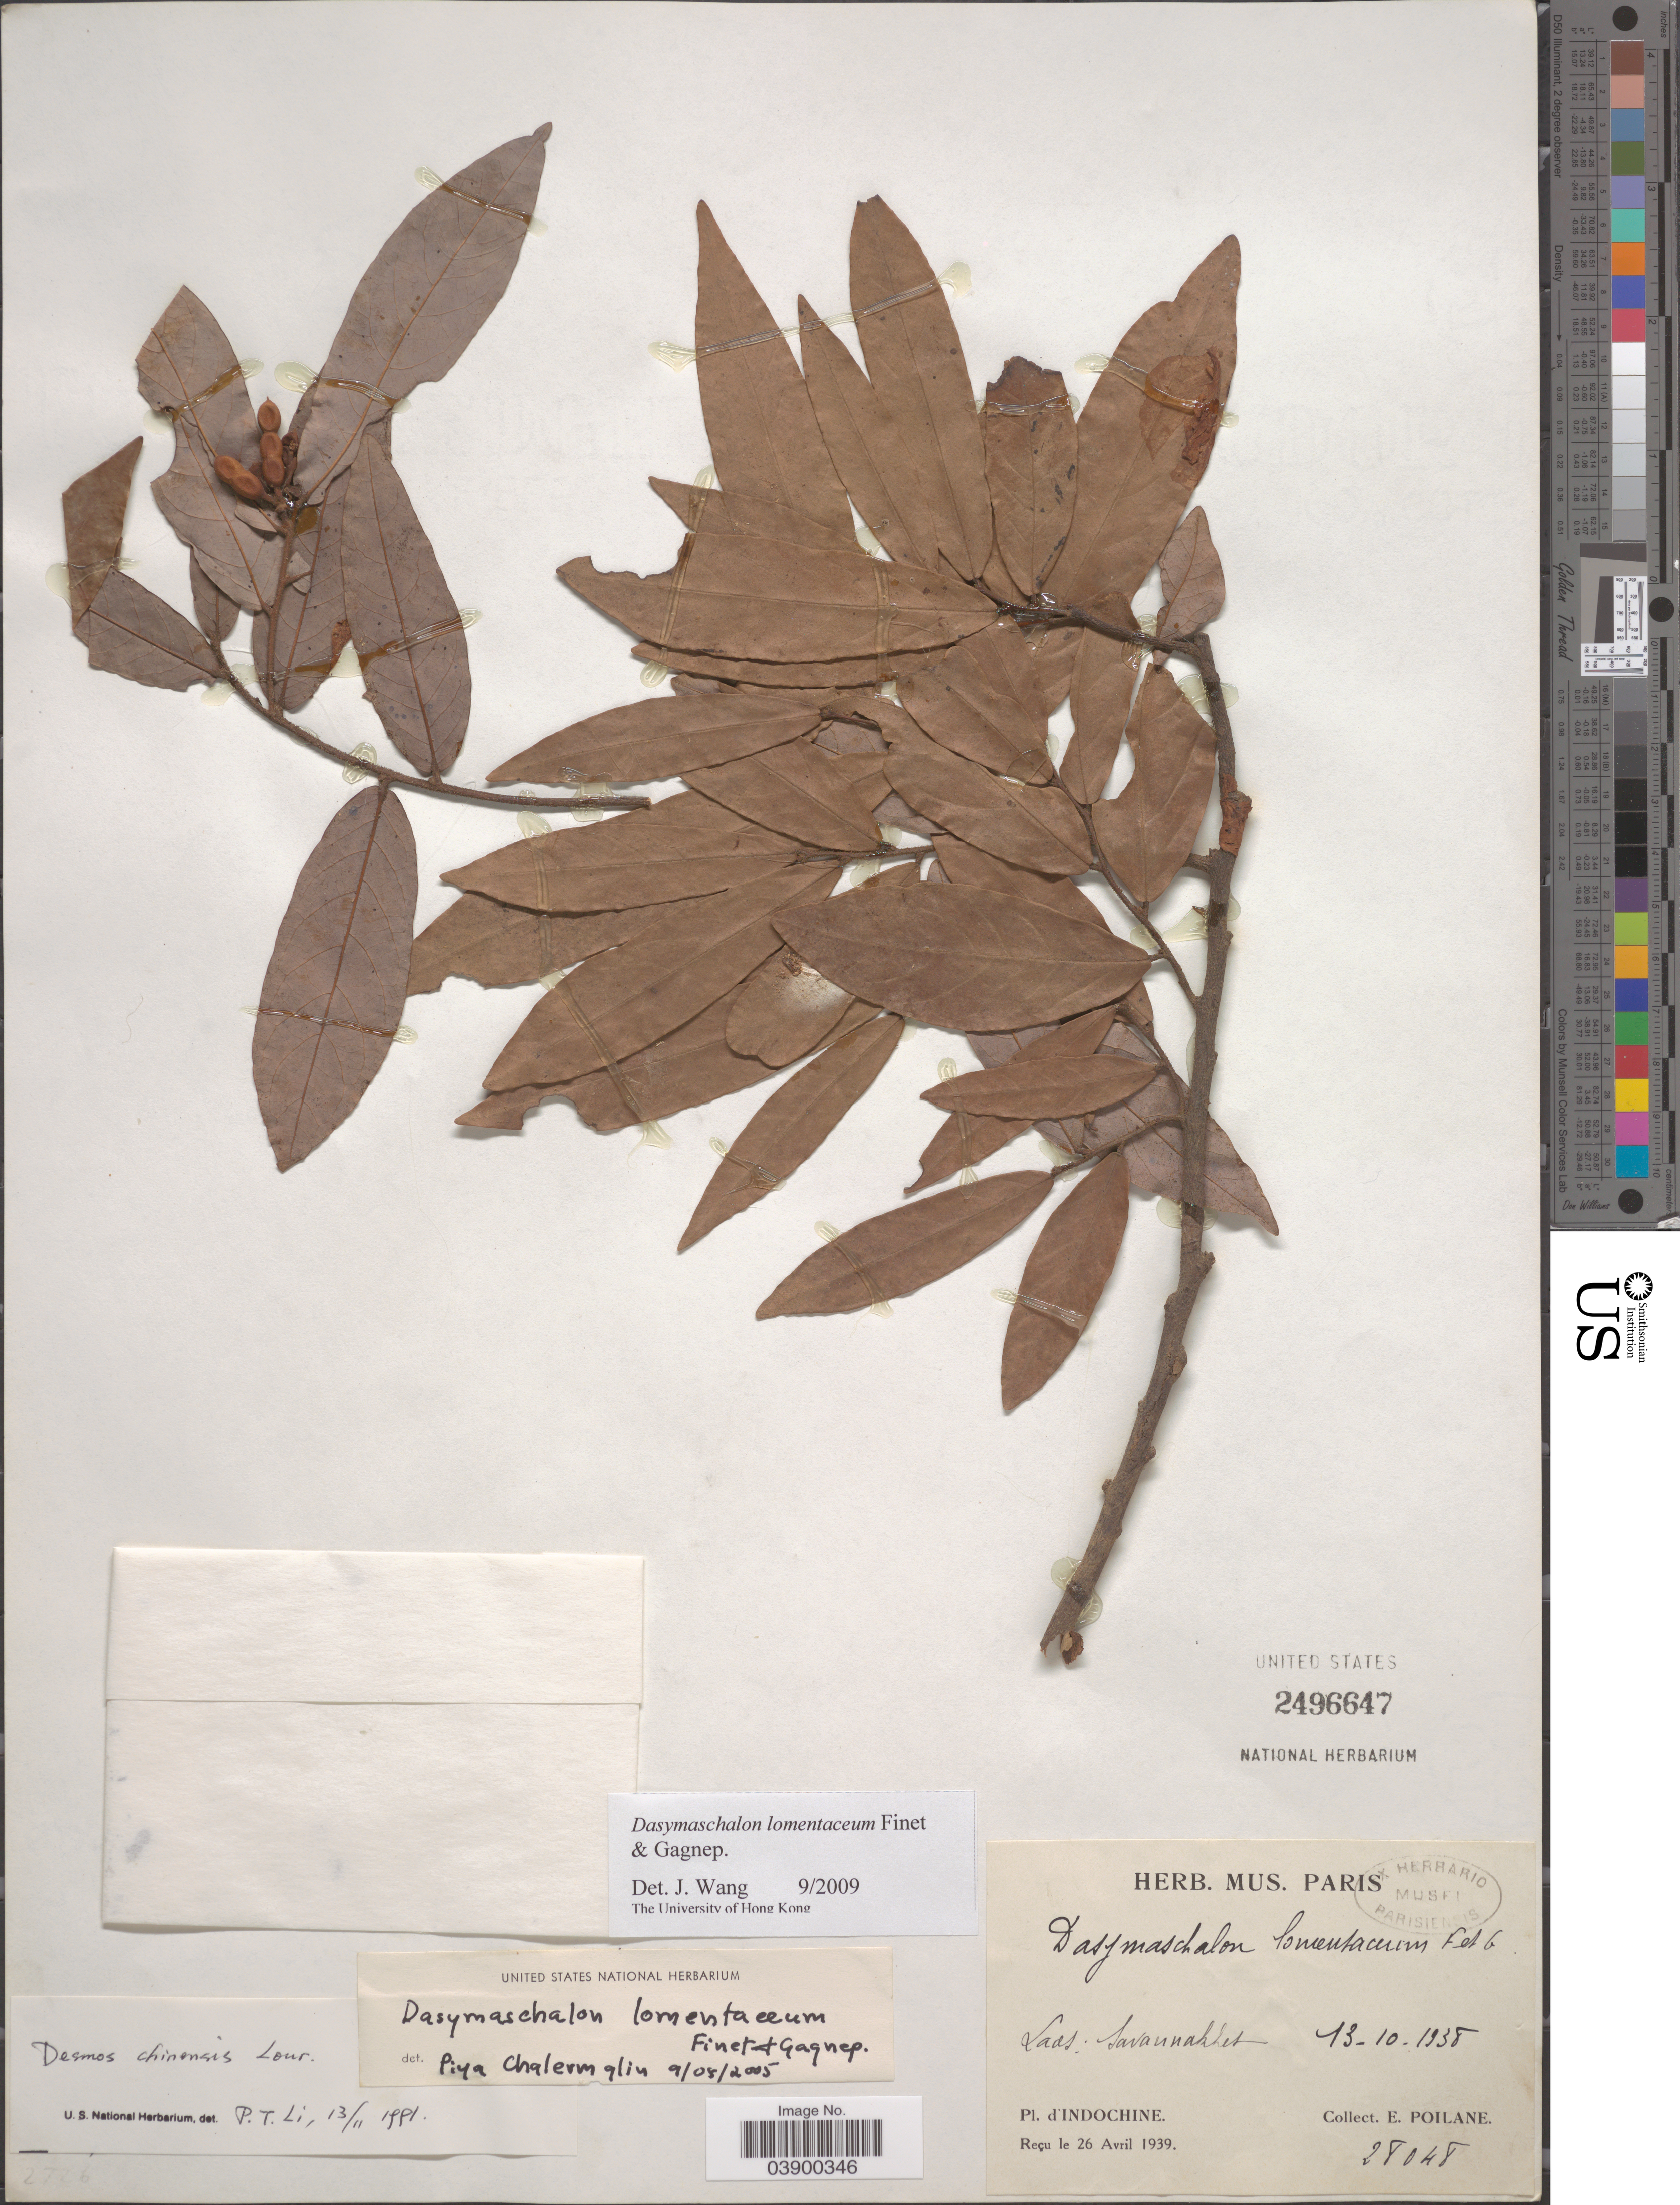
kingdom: Plantae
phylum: Tracheophyta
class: Magnoliopsida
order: Magnoliales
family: Annonaceae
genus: Dasymaschalon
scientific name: Dasymaschalon glaucum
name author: Merr. & Chun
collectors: E. Poilane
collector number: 28048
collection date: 1938-10-13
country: Laos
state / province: Savannakhet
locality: Indochine.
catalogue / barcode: US 2496647